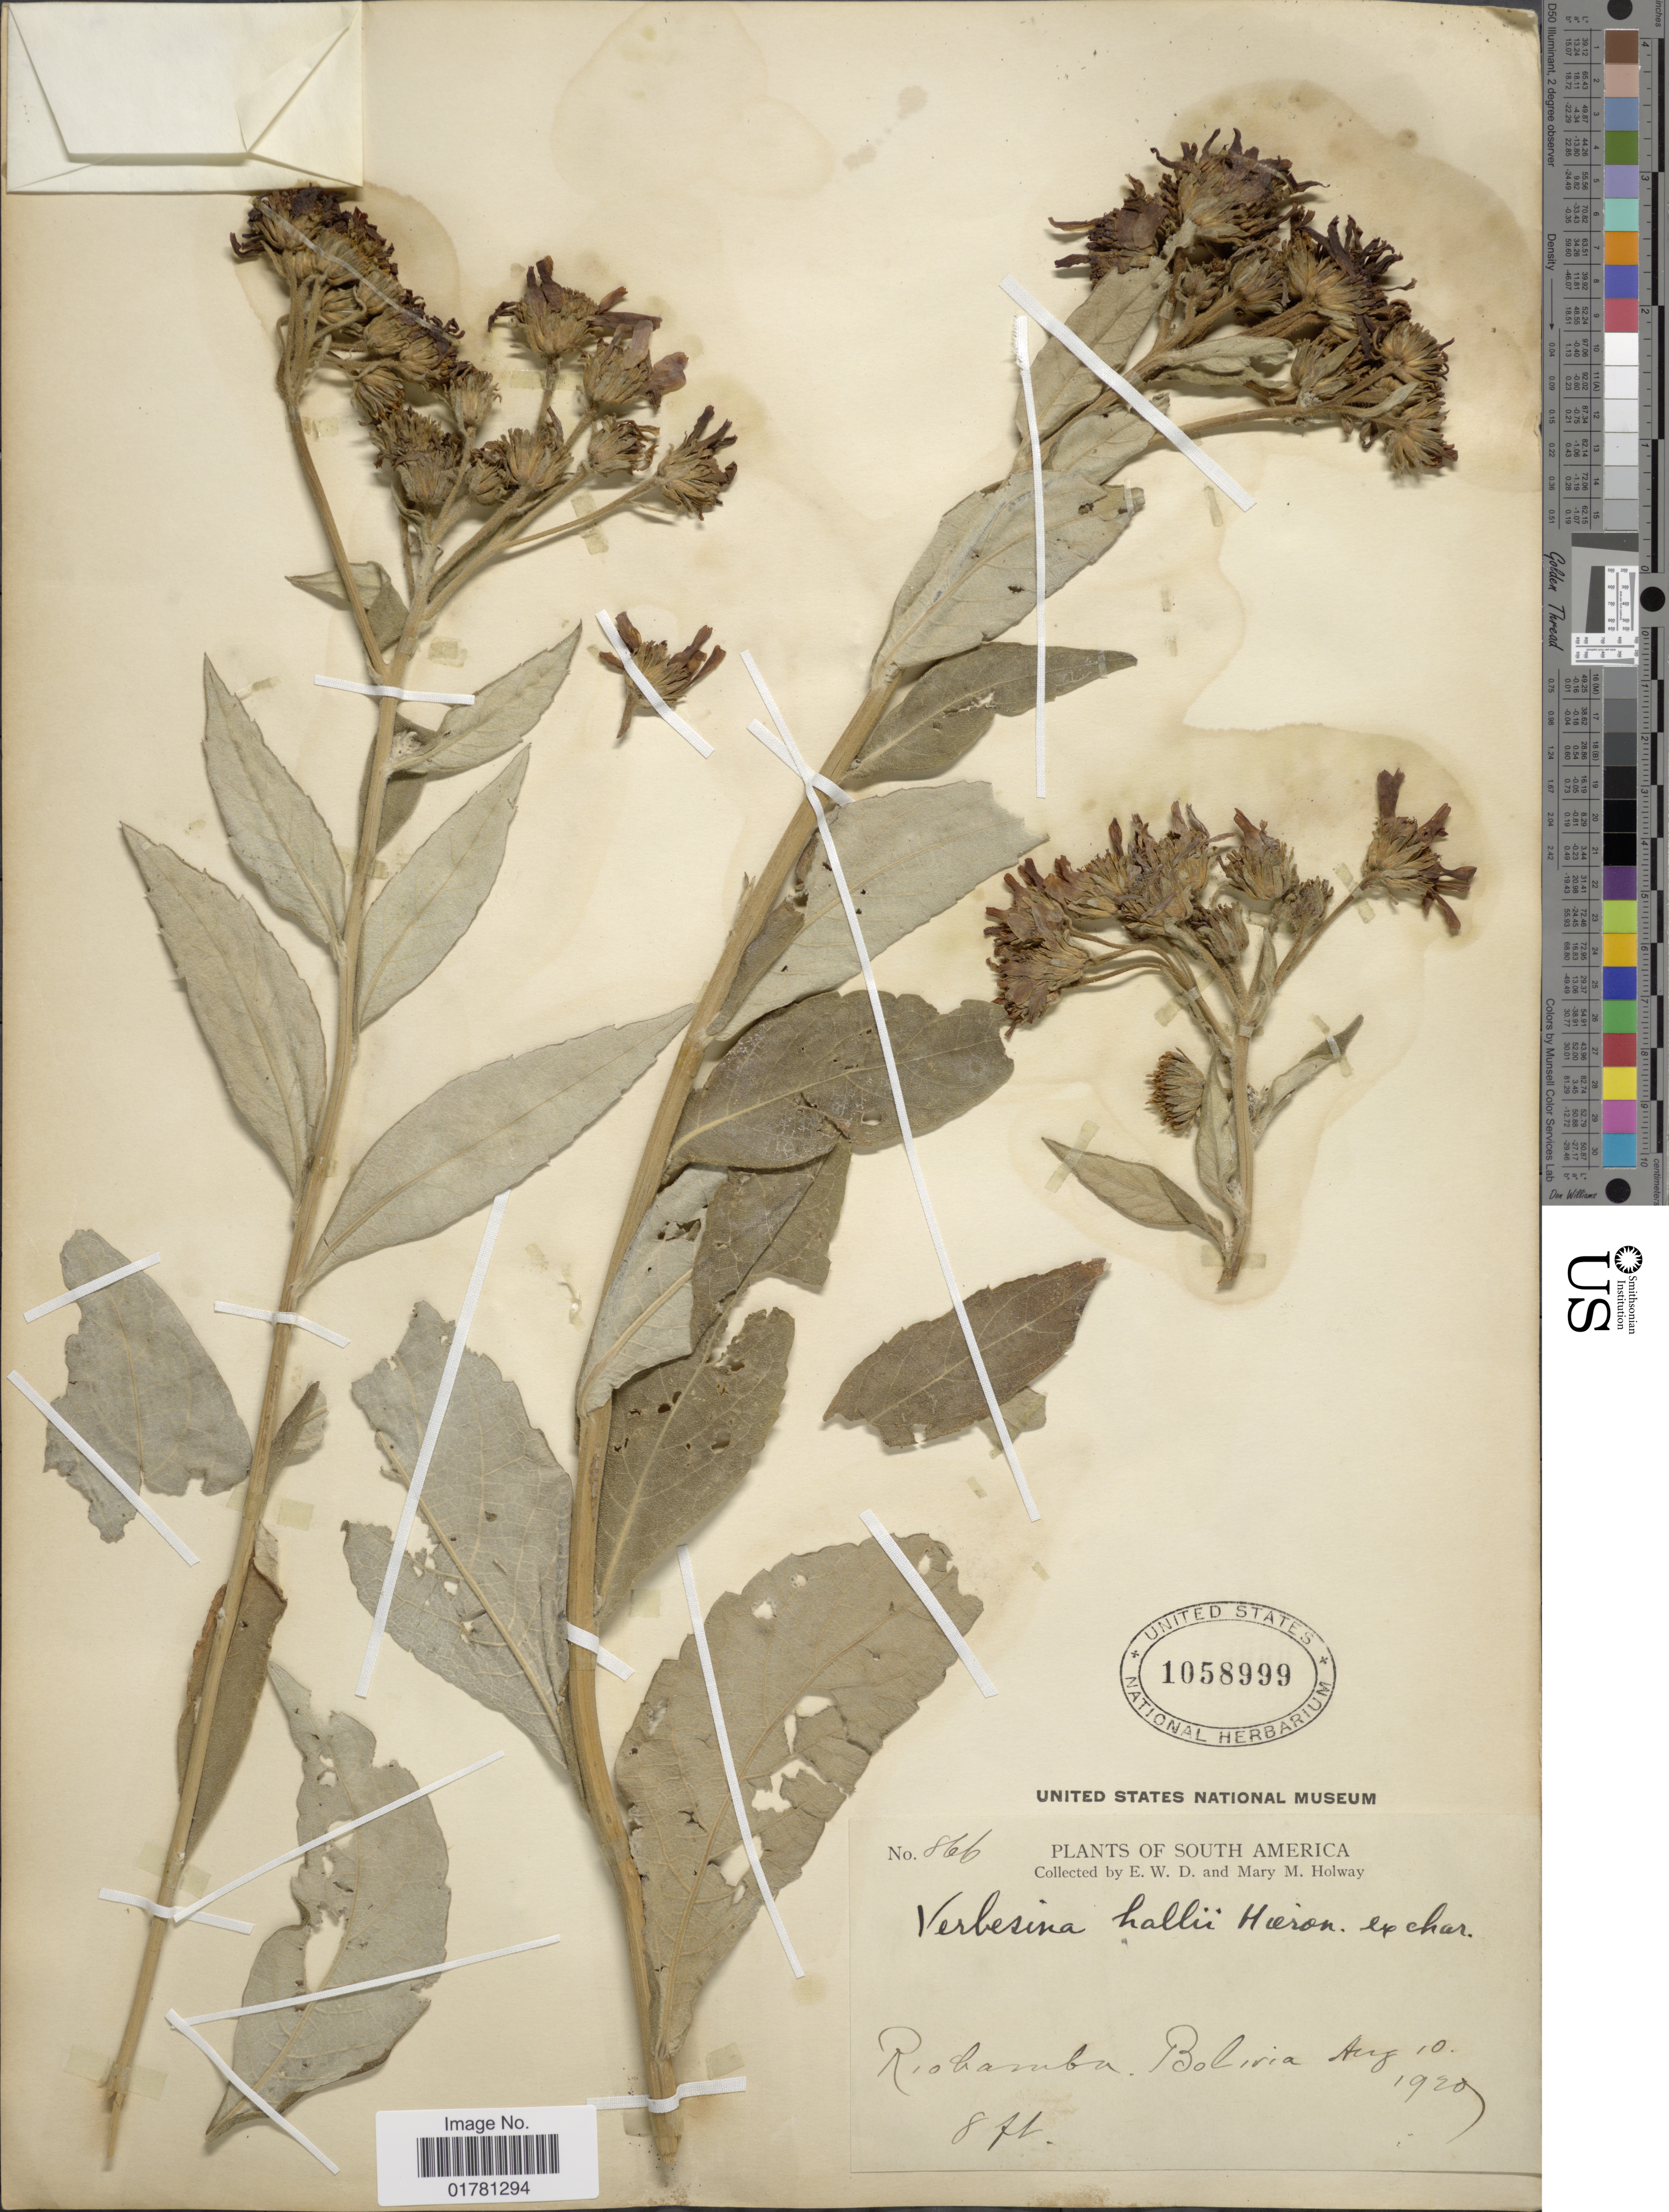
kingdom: Plantae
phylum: Tracheophyta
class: Magnoliopsida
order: Asterales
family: Asteraceae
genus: Verbesina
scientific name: Verbesina sodiroi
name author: Hieron.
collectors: E. W. D. Holway & M. M. Holway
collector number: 866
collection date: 1929-08-10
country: Bolivia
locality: Riobamba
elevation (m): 2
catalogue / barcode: US 1058999